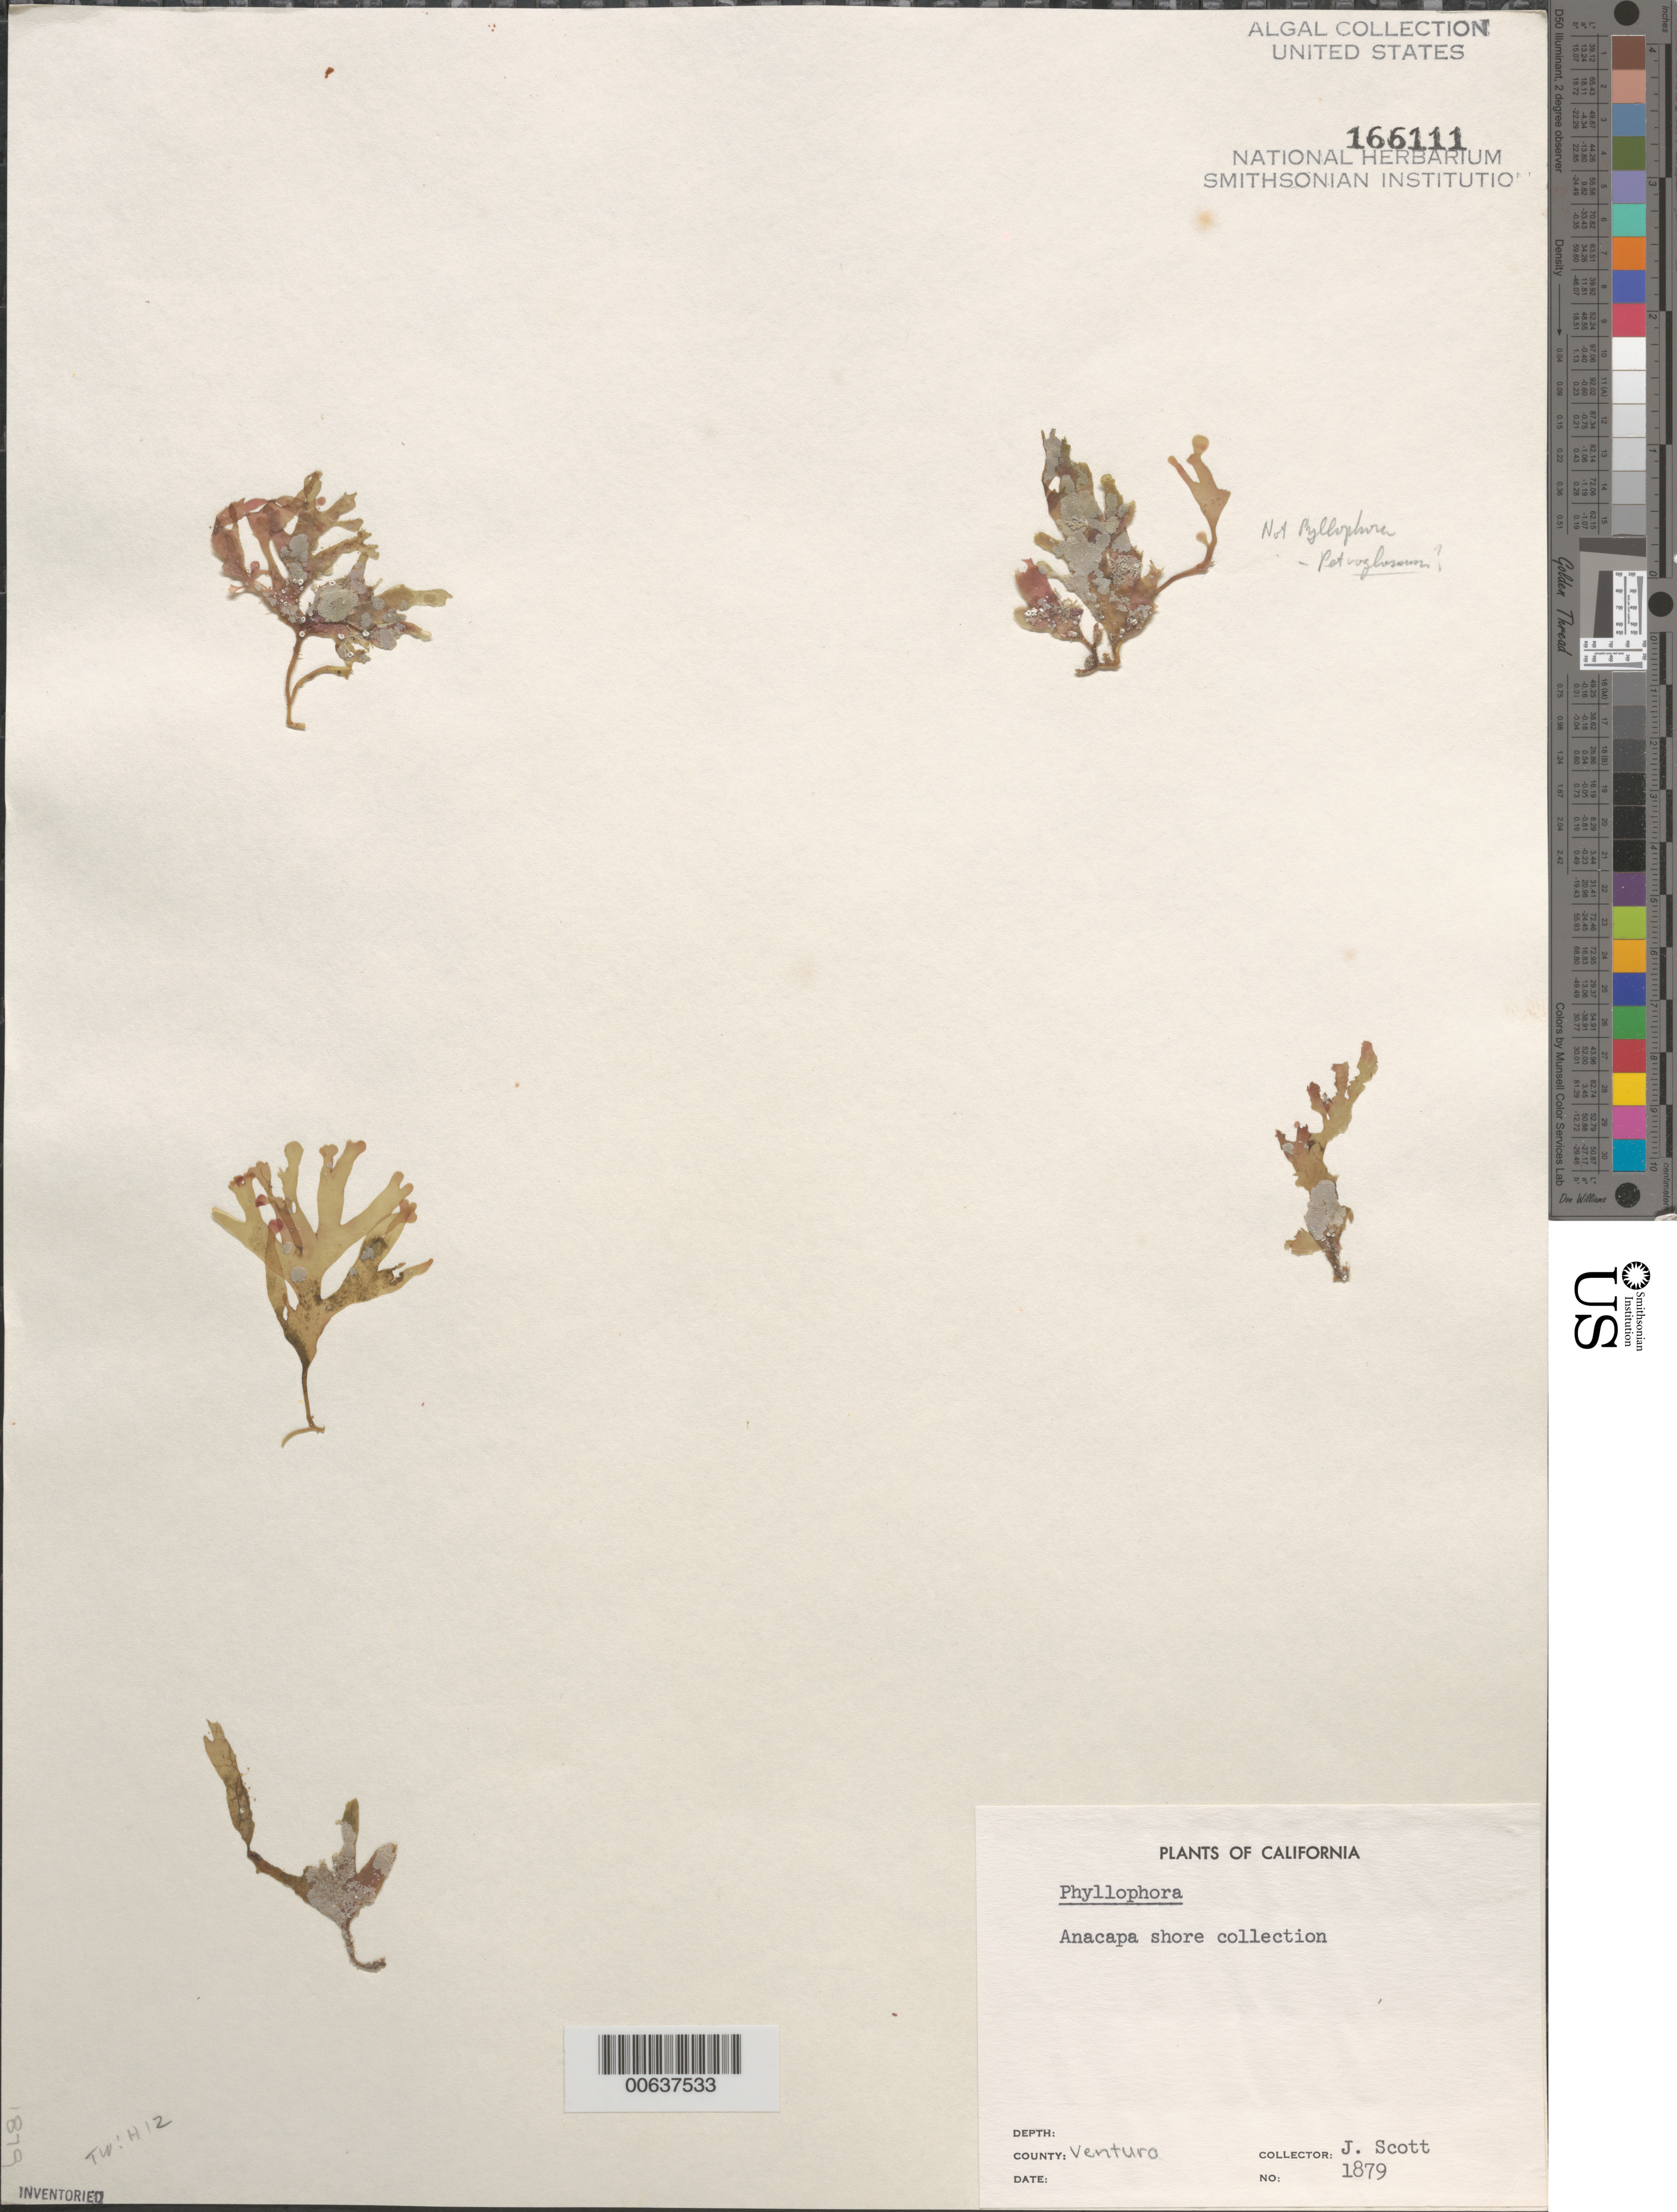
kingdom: Plantae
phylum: Rhodophyta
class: Florideophyceae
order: Gigartinales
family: Phyllophoraceae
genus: Phyllophora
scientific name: Phyllophora sp.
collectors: J. Scott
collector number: Neushul 1879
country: United States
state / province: California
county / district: Ventura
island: Anacapa Island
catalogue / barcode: US 166111